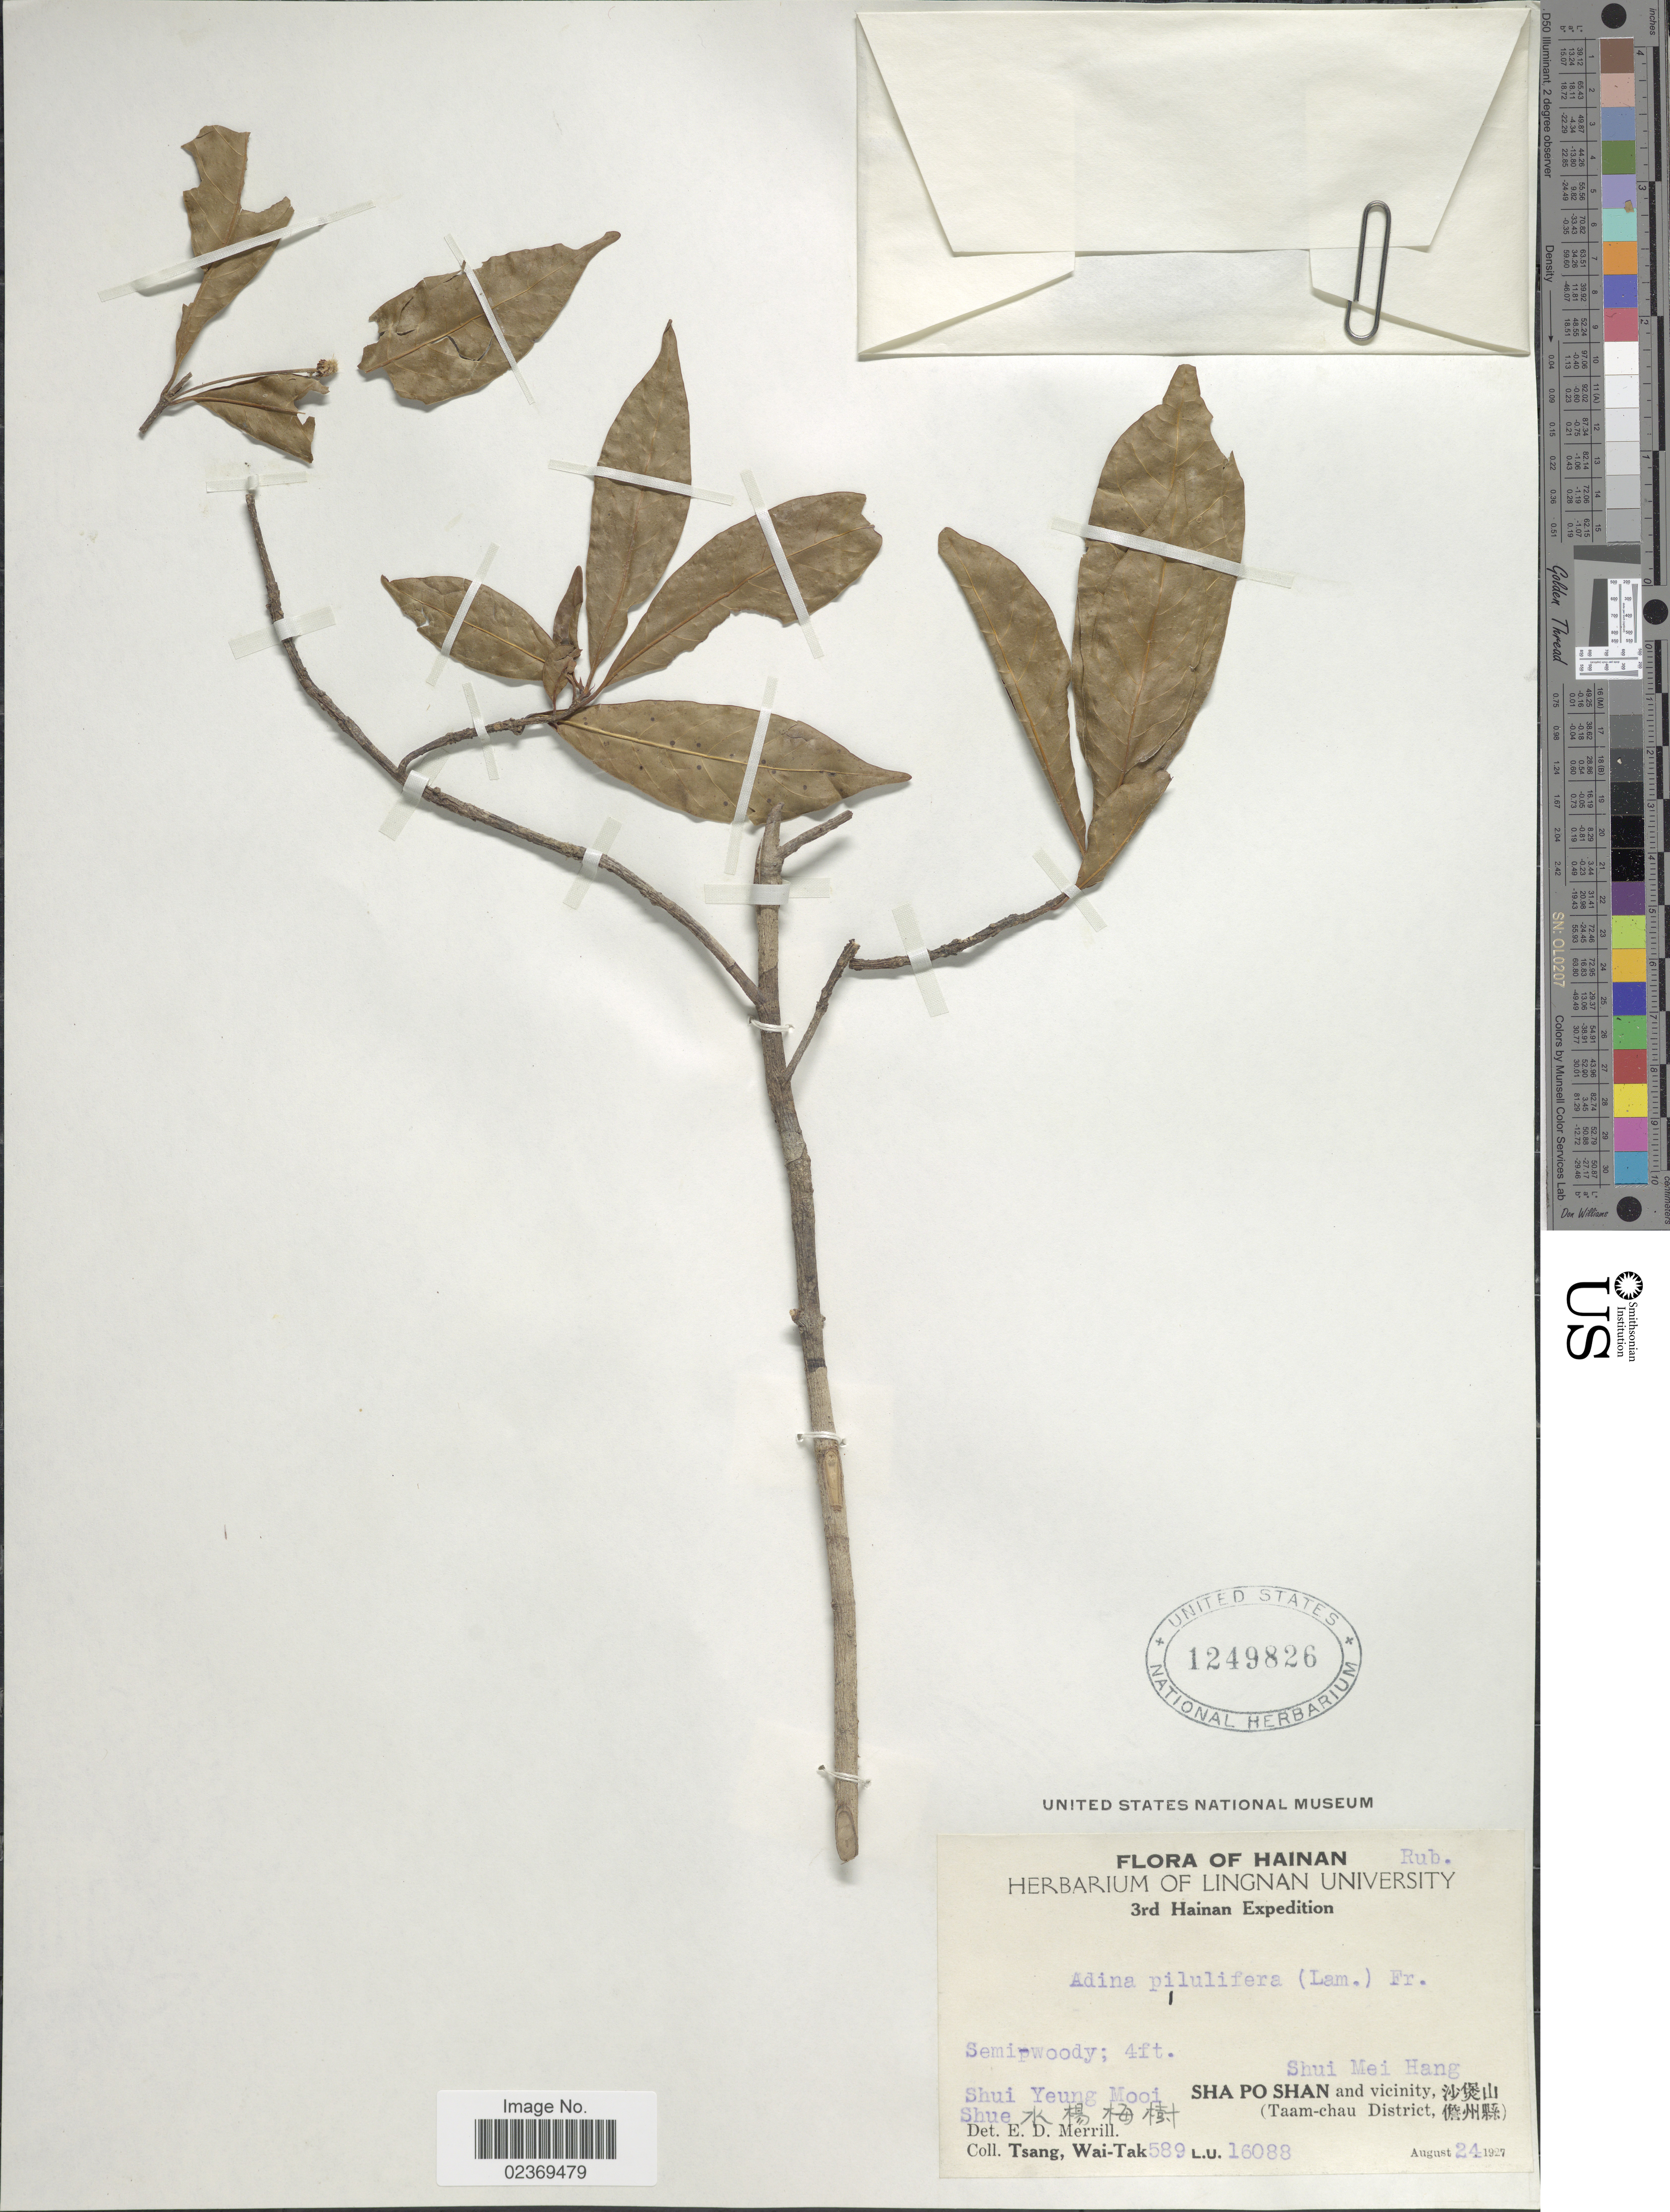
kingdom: Plantae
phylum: Tracheophyta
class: Magnoliopsida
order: Gentianales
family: Rubiaceae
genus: Adina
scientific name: Adina pilulifera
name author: (Lam.) Franch. & Drake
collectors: W. T. Tsang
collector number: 589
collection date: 1927-08-24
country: China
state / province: Hainan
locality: Shui Mei Hang, Shui Yeung Mooi Shue, Sha Po Shan and vicinity, (Taam-chau District).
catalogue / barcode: US 1249826